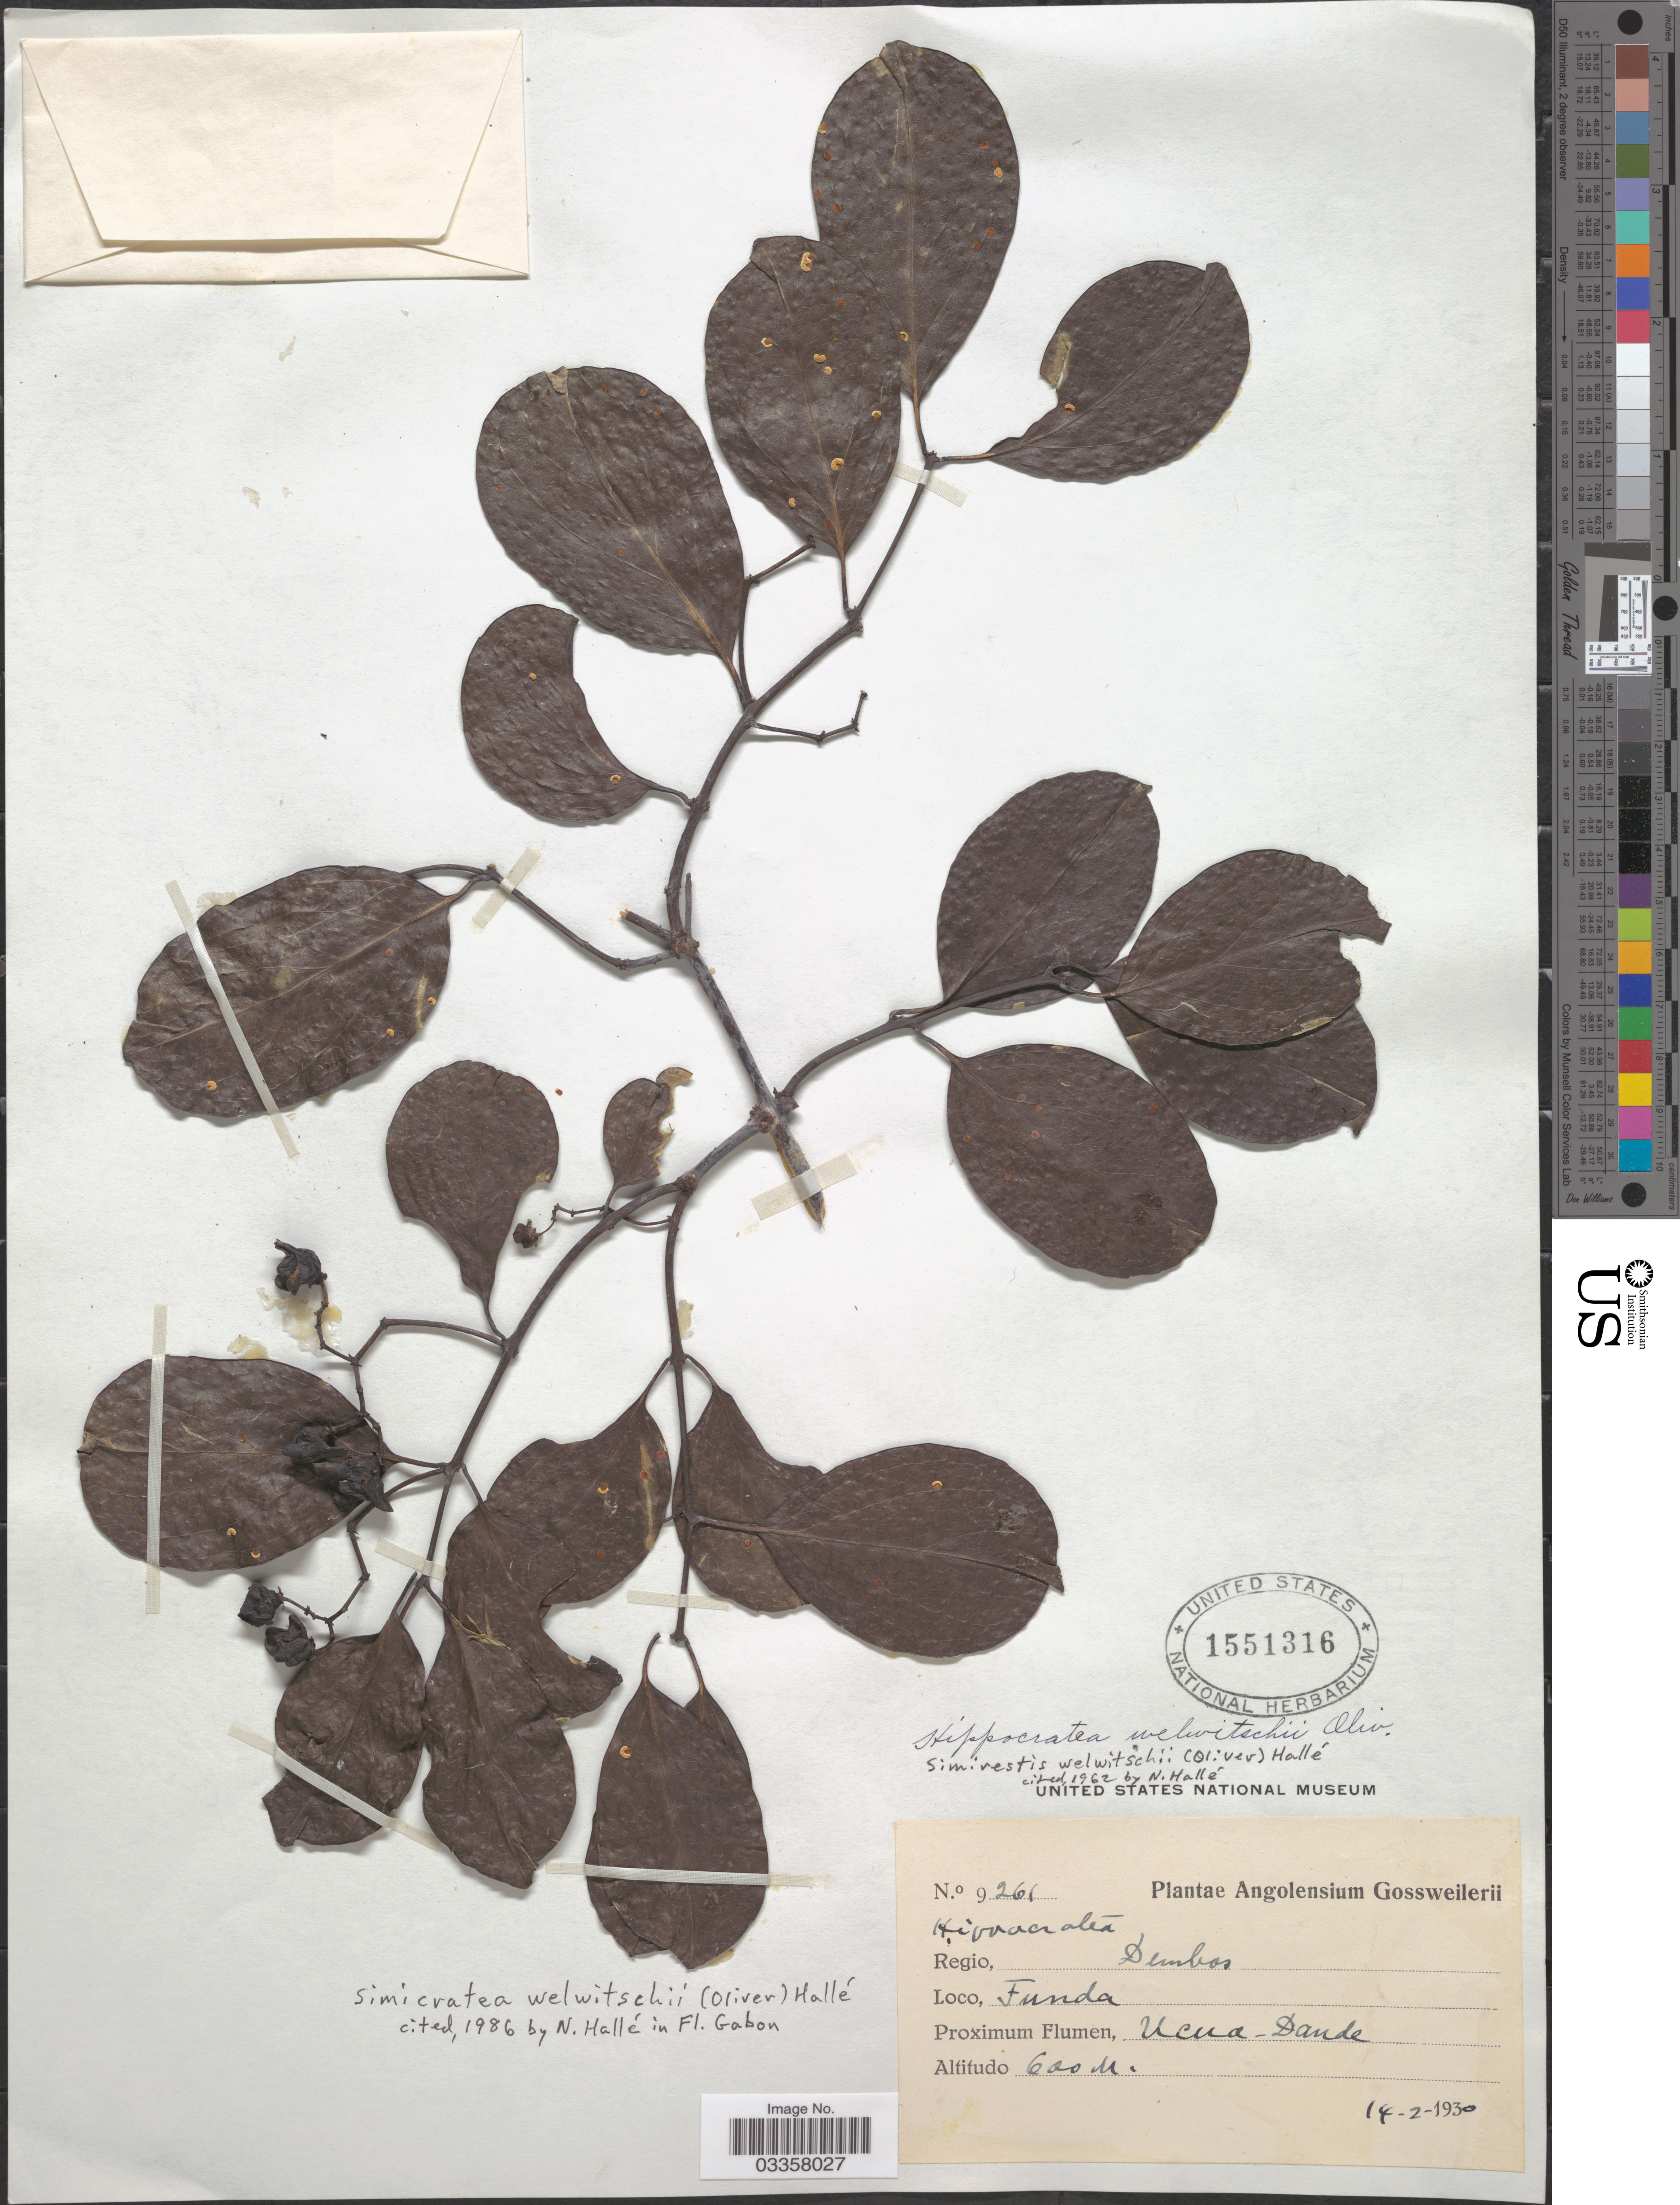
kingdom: Plantae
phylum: Tracheophyta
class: Magnoliopsida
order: Celastrales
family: Celastraceae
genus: Simicratea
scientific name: Simicratea welwitschii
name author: (Oliv.) N. Hallé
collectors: -. Gossweiler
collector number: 9261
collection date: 1930-02-14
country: Angola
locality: Funda, Ucua-Dande.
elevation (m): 600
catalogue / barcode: US 1551316